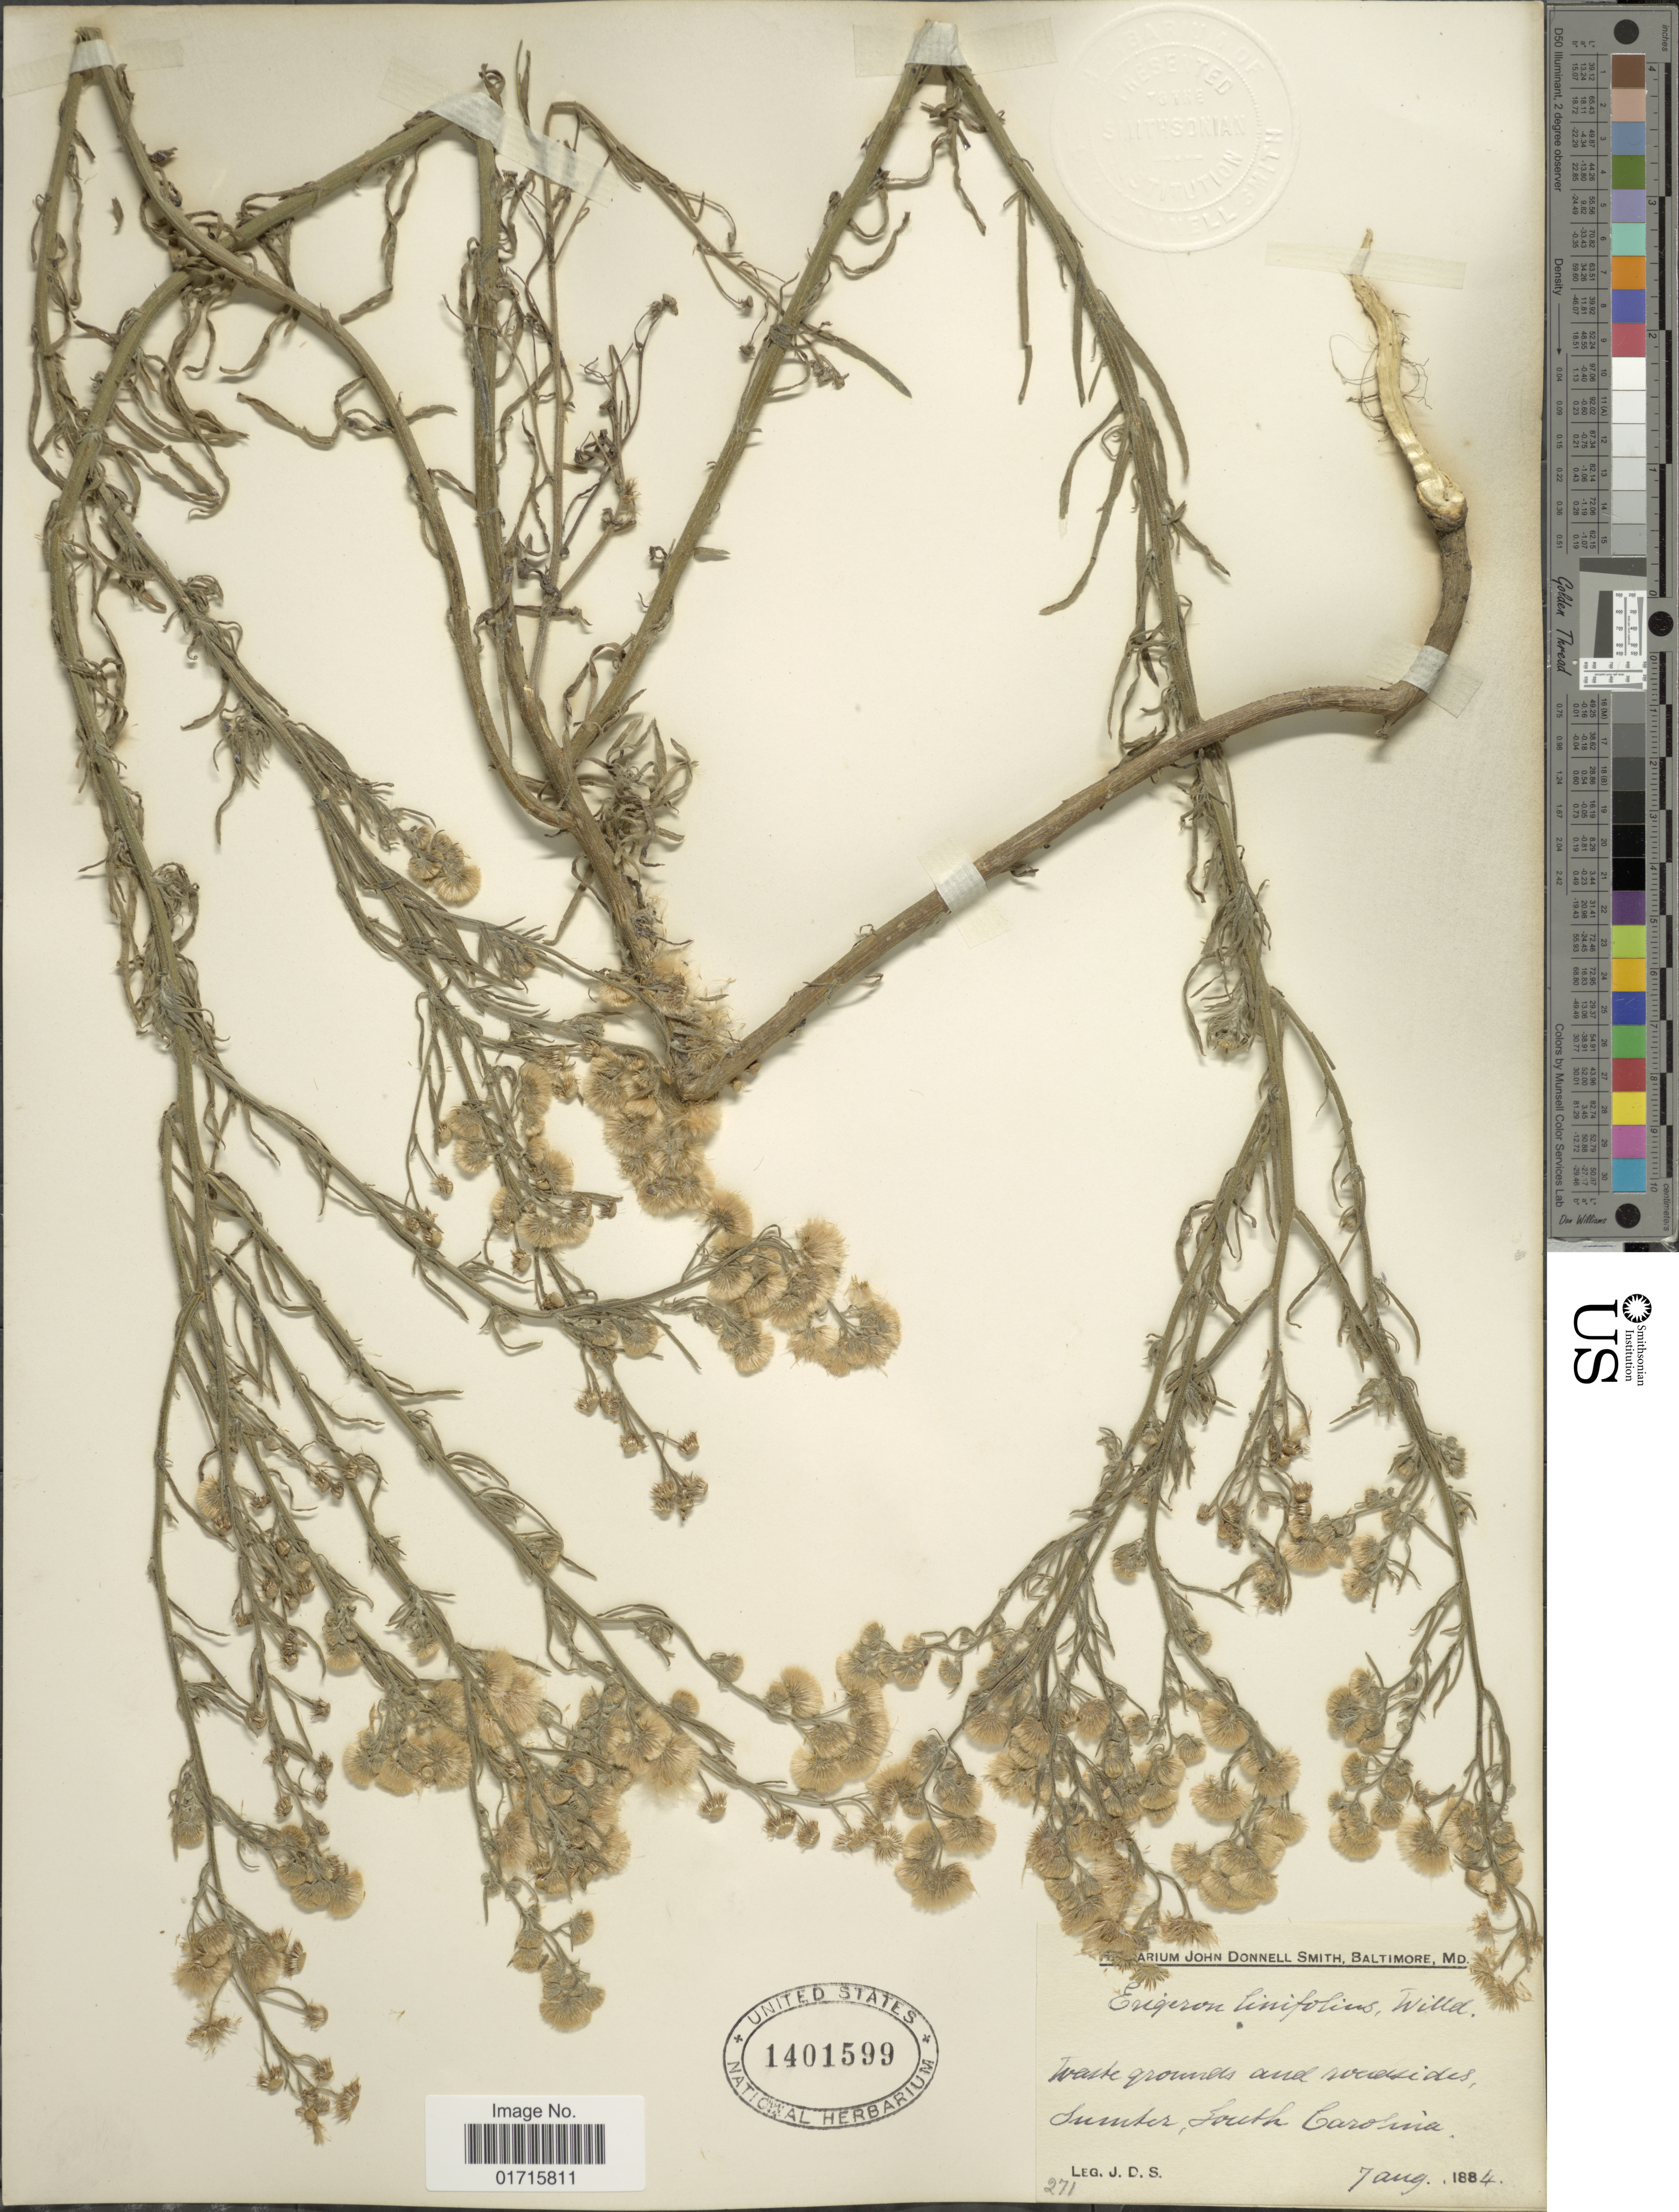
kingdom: Plantae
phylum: Tracheophyta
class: Magnoliopsida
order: Asterales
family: Asteraceae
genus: Conyza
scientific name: Conyza bonariensis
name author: (L.) Cronq.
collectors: J. Donnell Smith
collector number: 271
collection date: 1884-08-07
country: United States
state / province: South Carolina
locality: Waste grounds and riversides, sumter, South Carolina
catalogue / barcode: US 1401599